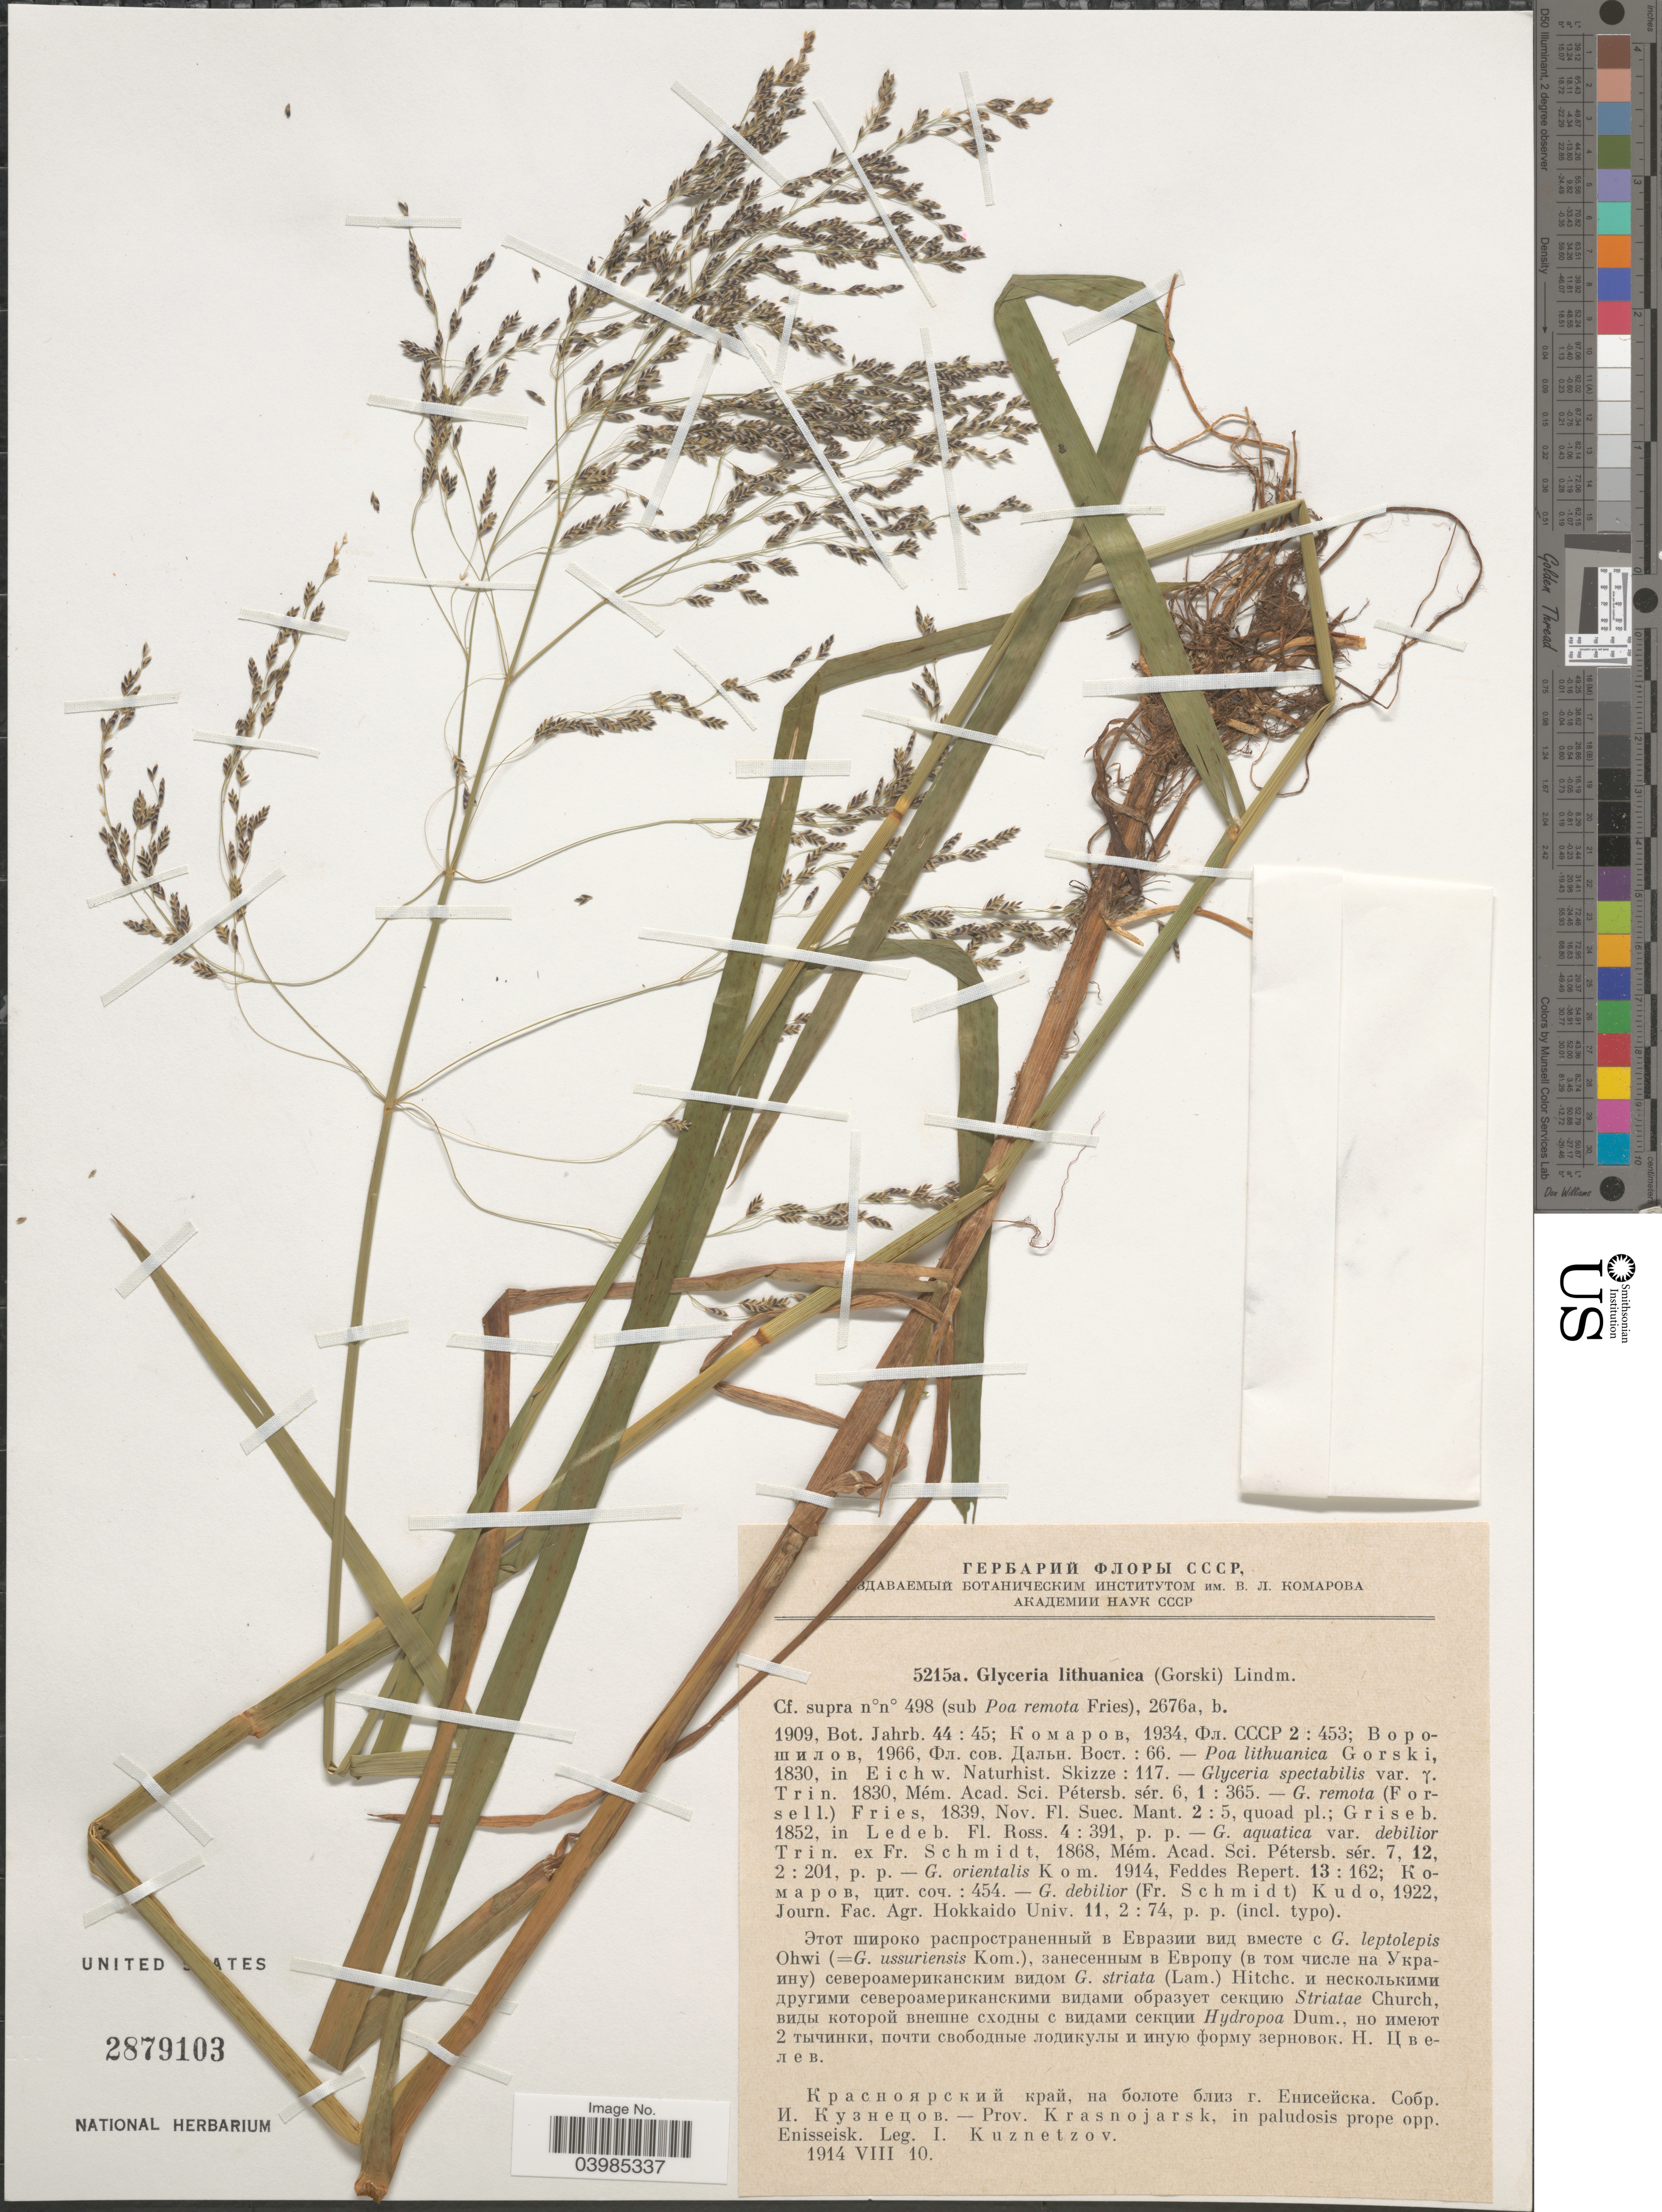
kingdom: Plantae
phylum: Tracheophyta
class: Liliopsida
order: Poales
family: Poaceae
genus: Glyceria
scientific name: Glyceria lithuanica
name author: (Gorski) Gorski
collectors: I. Kuznetzov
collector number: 5215a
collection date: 1914-08-10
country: Russian Federation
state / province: Krasnoyarsk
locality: Prov. Krasnojarsk, in paludosis prope opp. Enisseisk.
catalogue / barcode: US 2879103